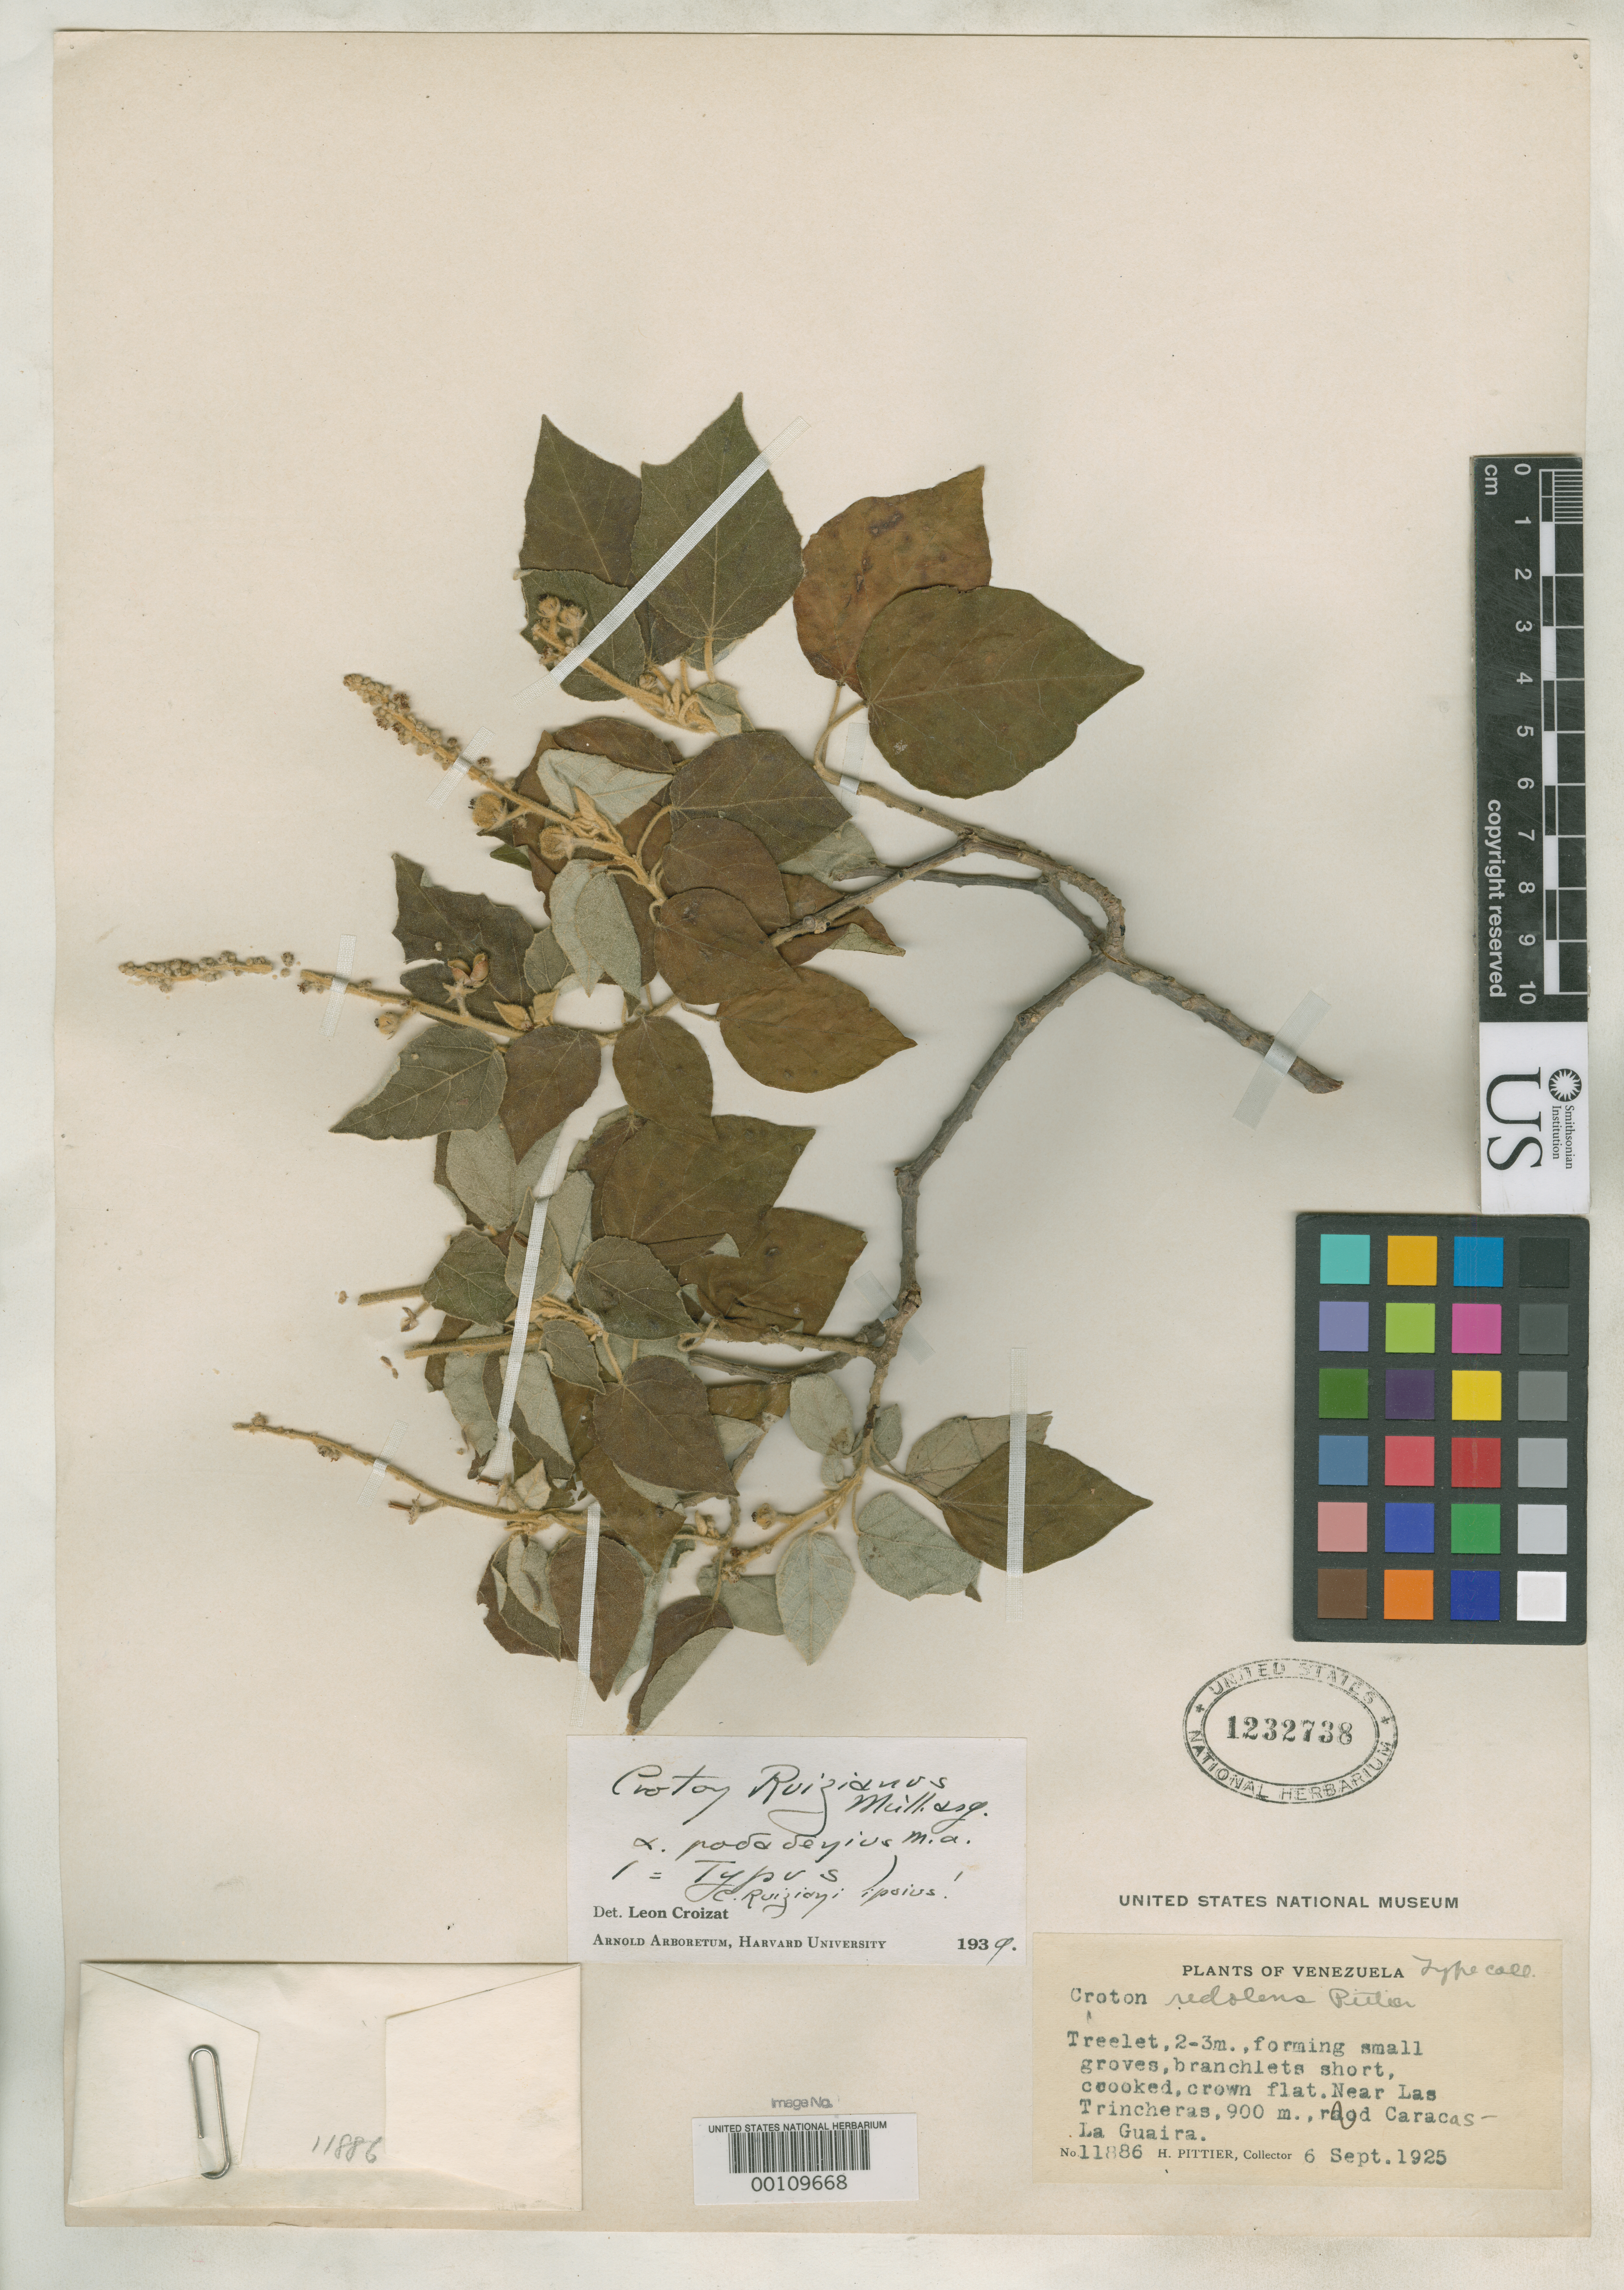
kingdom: Plantae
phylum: Tracheophyta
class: Magnoliopsida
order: Malpighiales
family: Euphorbiaceae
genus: Croton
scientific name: Croton redolens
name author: Pittier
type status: Type Collection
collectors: H. F. Pittier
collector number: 11886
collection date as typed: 06 Sep 1925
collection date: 1925-09-06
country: Venezuela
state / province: Distrito Federal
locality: Near Las Trincheras, road Caracas - La Guaira.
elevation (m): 900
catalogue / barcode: US 1232738